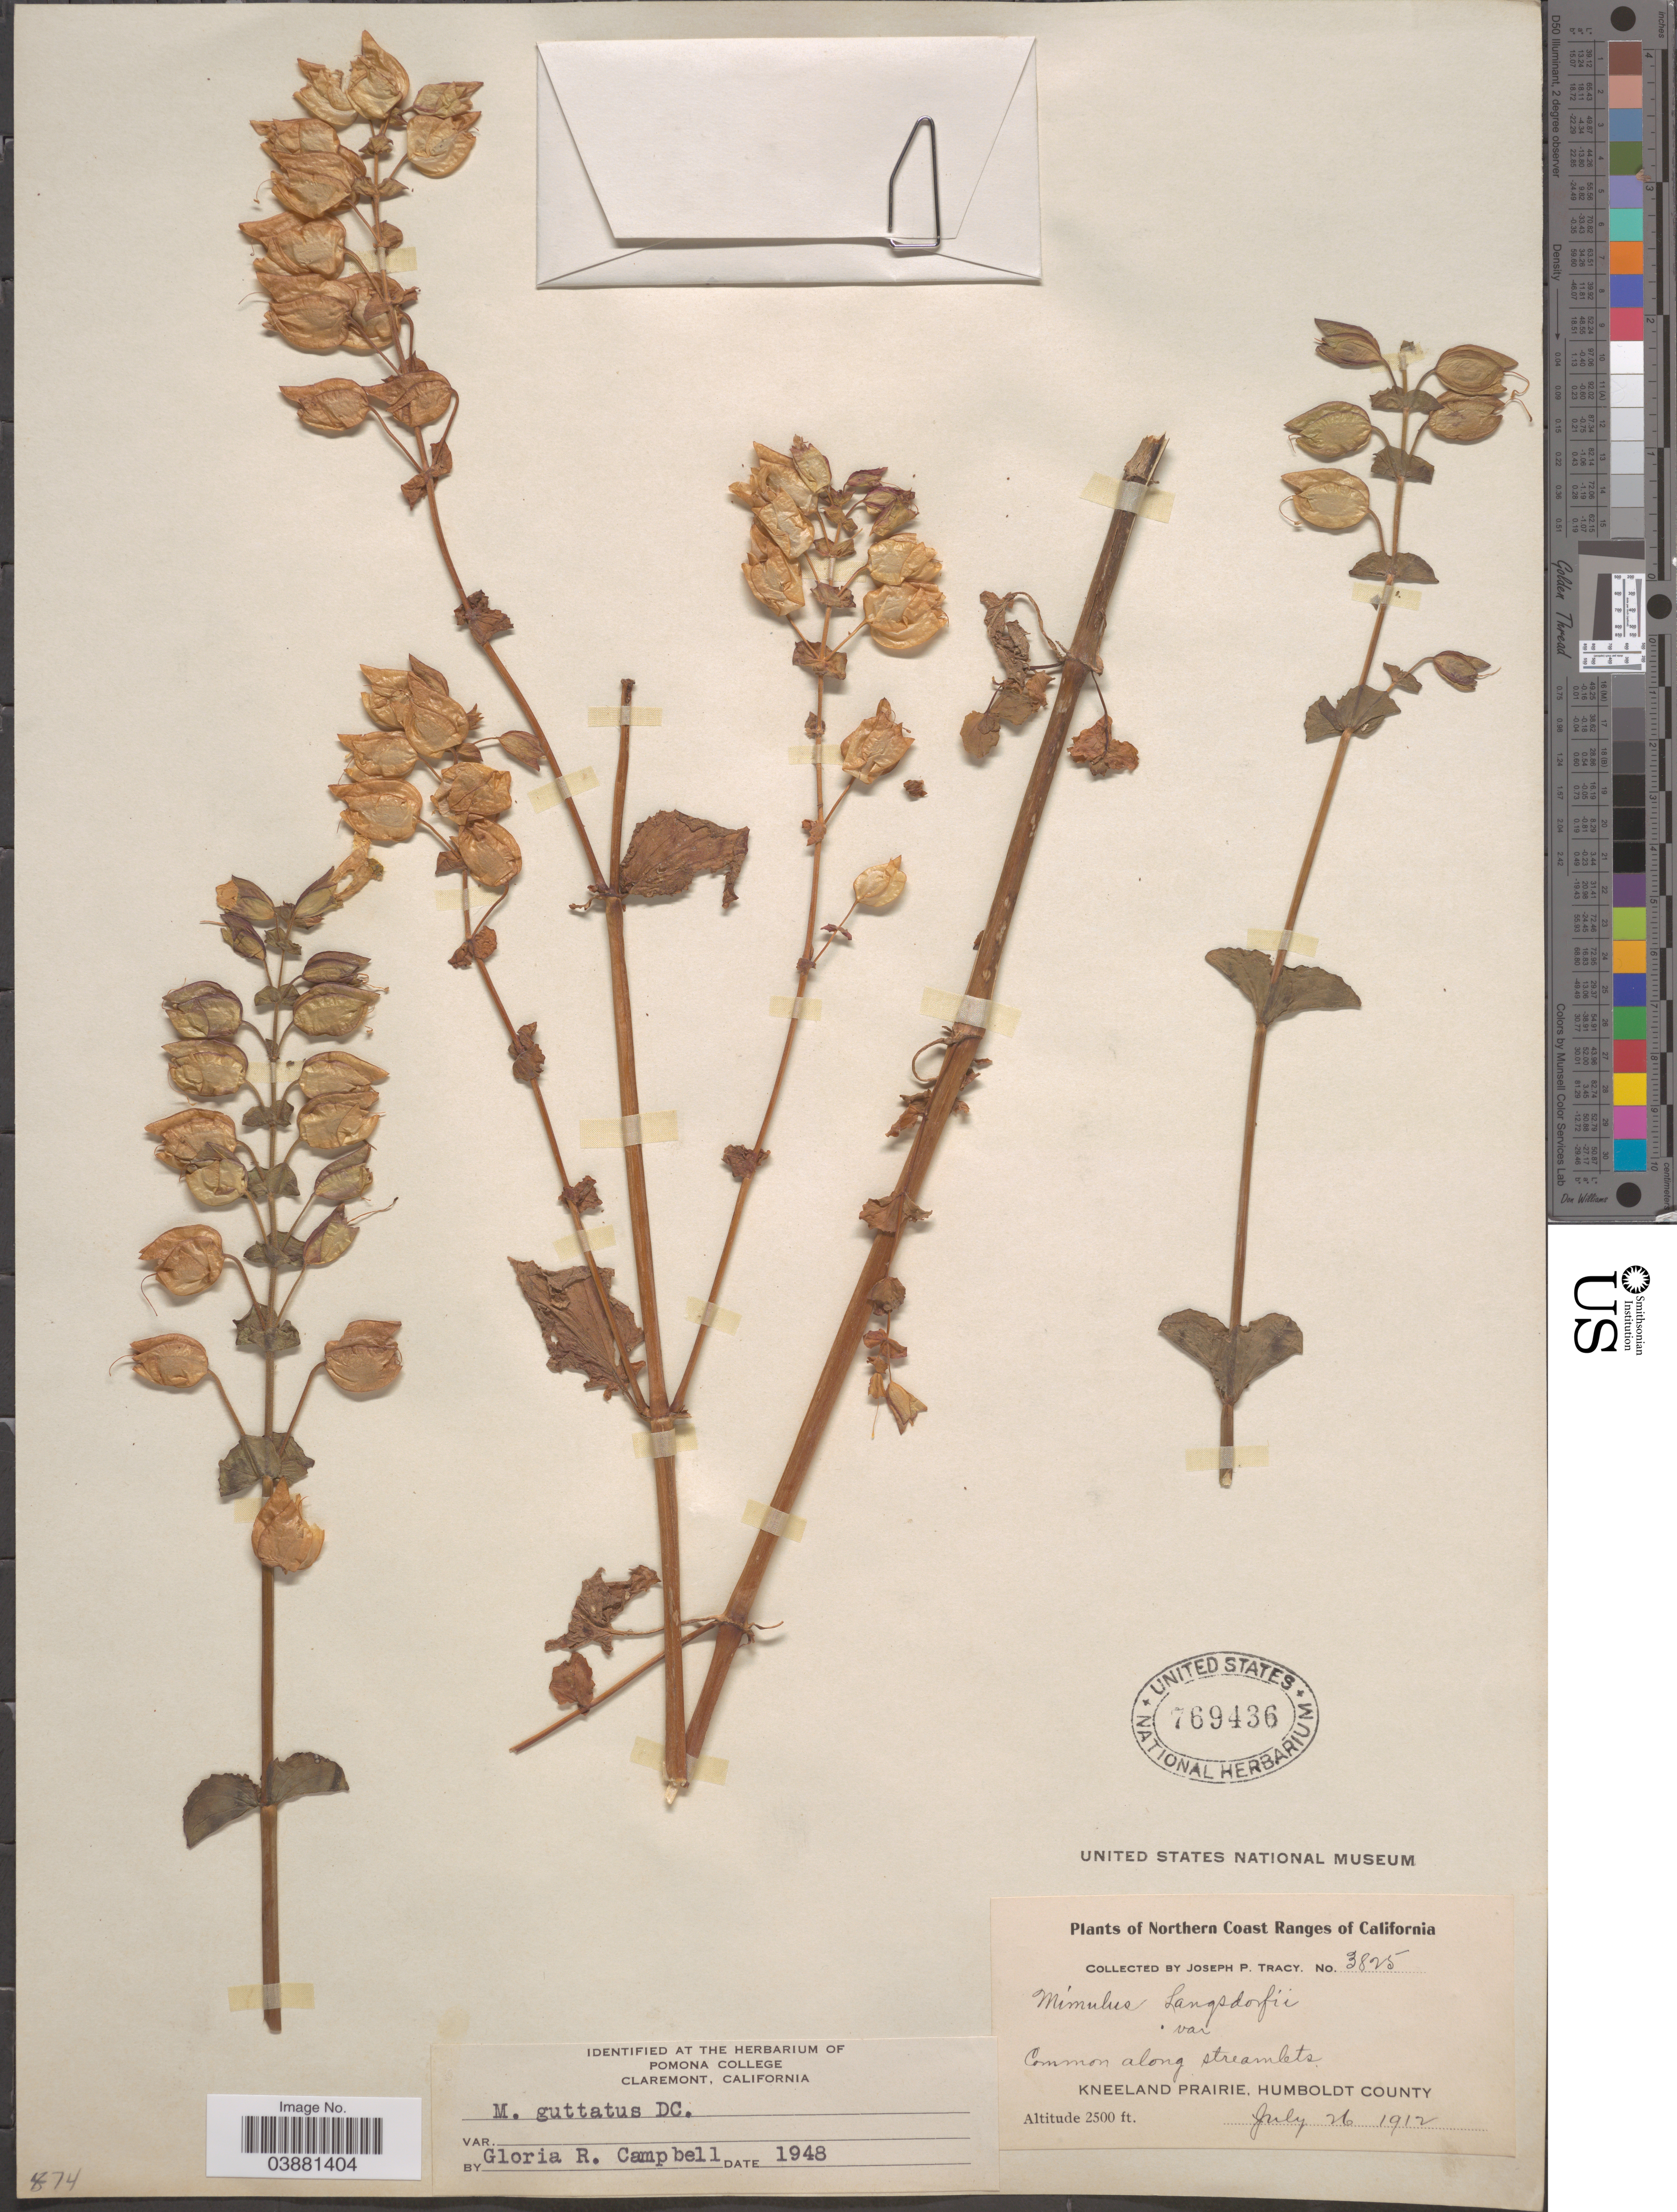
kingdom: Plantae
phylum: Tracheophyta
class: Magnoliopsida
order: Lamiales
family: Phrymaceae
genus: Mimulus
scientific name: Mimulus guttatus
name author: DC.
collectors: J. Tracy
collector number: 3825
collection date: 1912-07-26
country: United States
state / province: California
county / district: Humboldt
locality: Northern Coast Ranges. Kneeland Prairie. Humboldt County.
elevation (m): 762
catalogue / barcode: US 769436